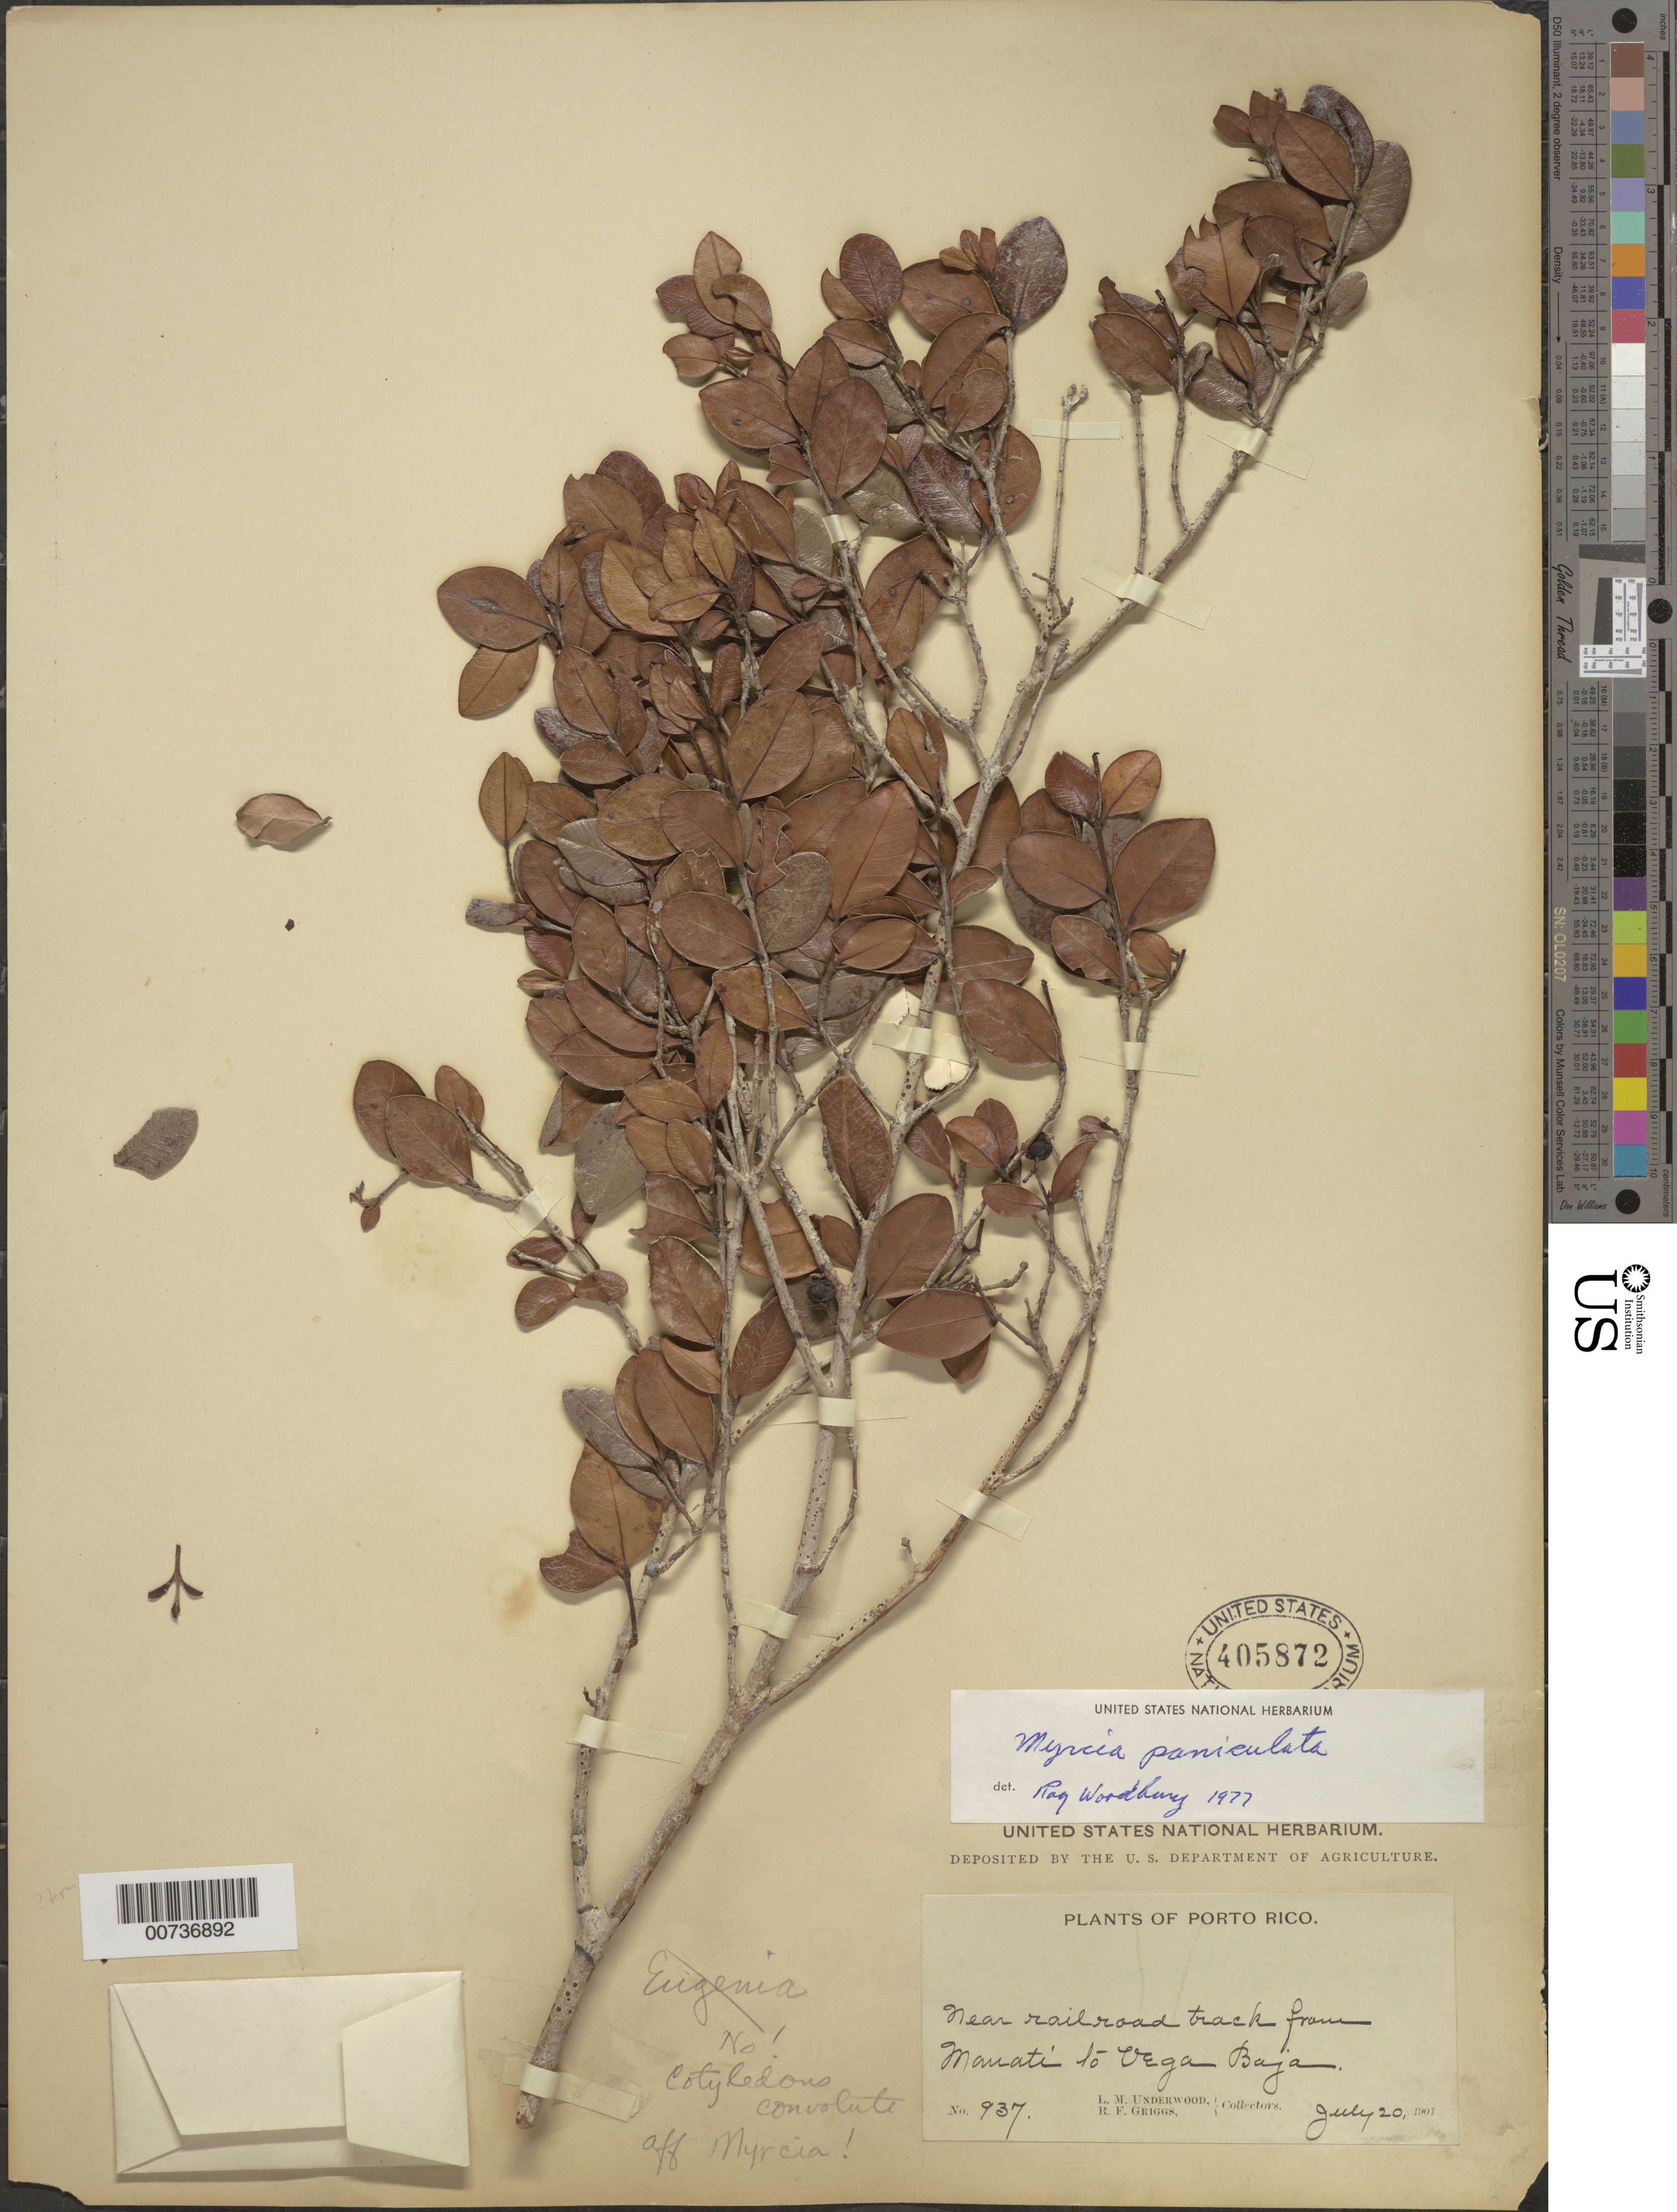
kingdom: Plantae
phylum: Tracheophyta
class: Magnoliopsida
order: Myrtales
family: Myrtaceae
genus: Myrcia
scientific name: Myrcia citrifolia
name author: (Aubl.) Urb.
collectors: L. M. Underwood & R. F. Griggs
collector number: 937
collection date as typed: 20 Jul 1901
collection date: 1901-07-20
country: Puerto Rico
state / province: Vega Baja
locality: Near railroad track from Manatí to Vega Baja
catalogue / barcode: US 405872